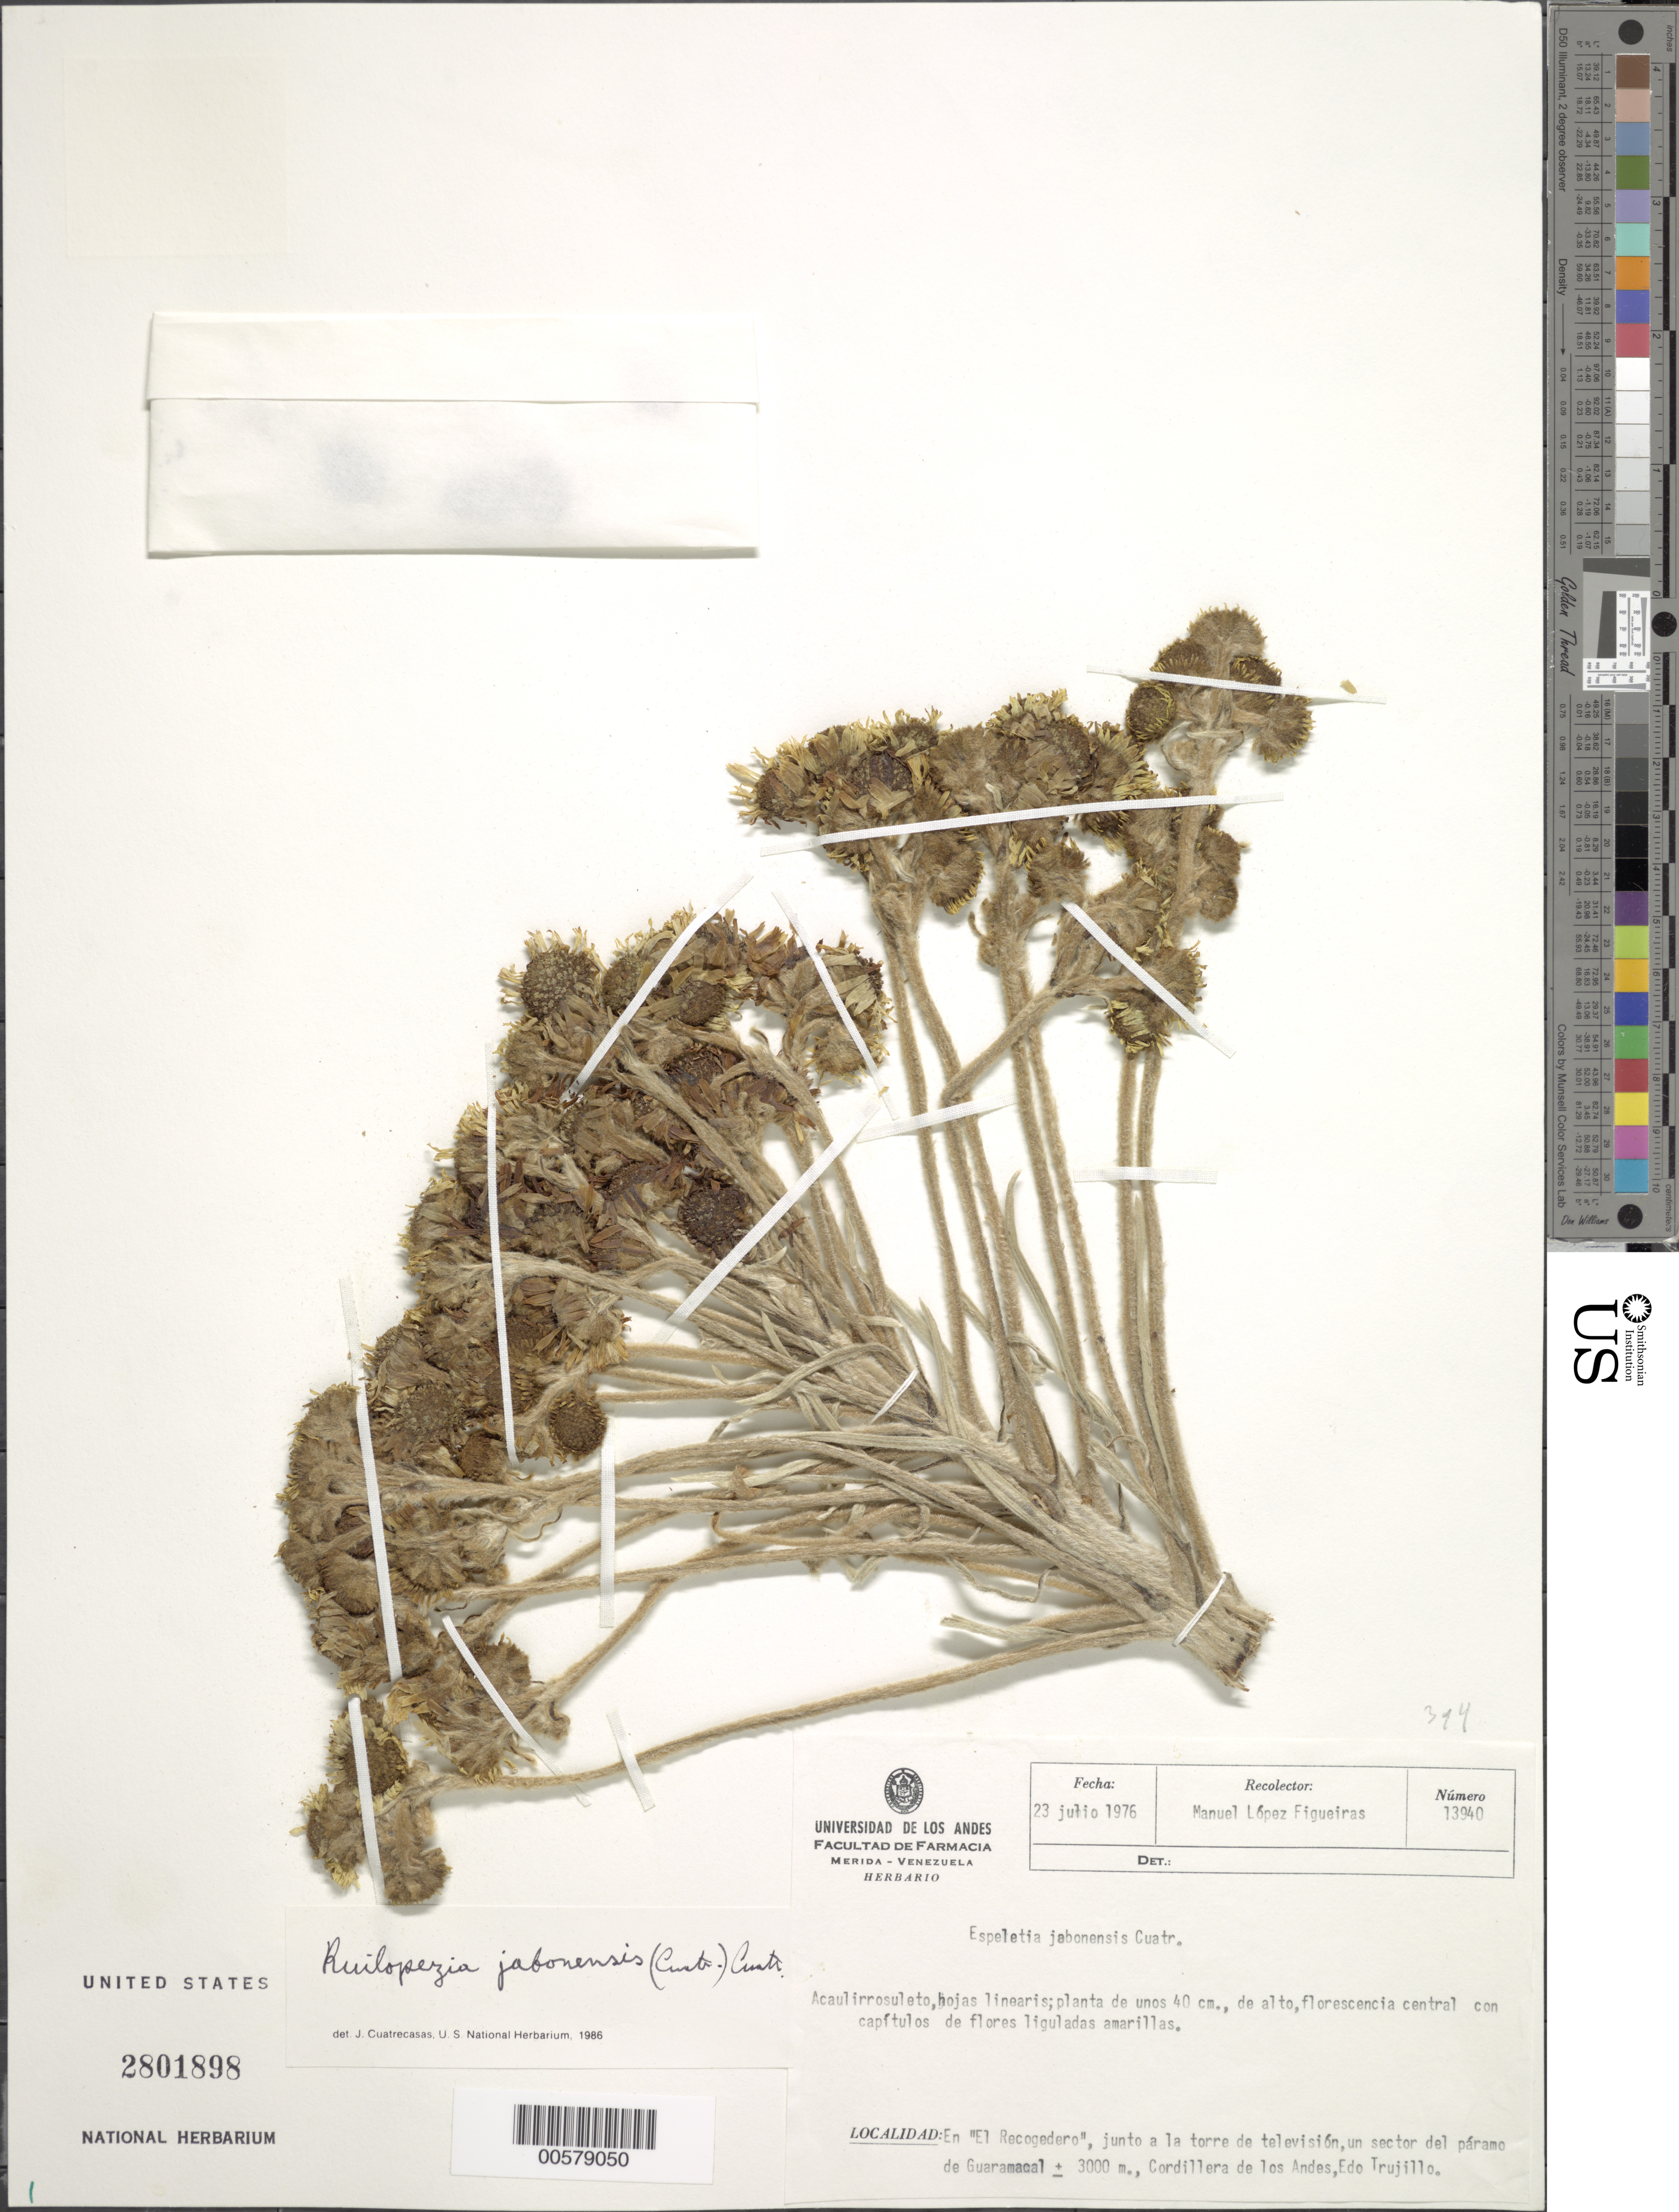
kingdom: Plantae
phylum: Tracheophyta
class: Magnoliopsida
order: Asterales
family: Asteraceae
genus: Ruilopezia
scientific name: Ruilopezia jabonensis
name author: (Cuatrec.) Cuatrec.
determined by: Cuatrecasas, J.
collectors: M. López Figueiras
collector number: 13940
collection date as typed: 23 Jul 1976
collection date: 1976-07-23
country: Venezuela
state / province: Trujillo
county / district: Boconó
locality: Cordillera de los Andes, paramo de Guaramacal: El Recogedero, junto a la torre de television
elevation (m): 3000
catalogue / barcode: US 2801898